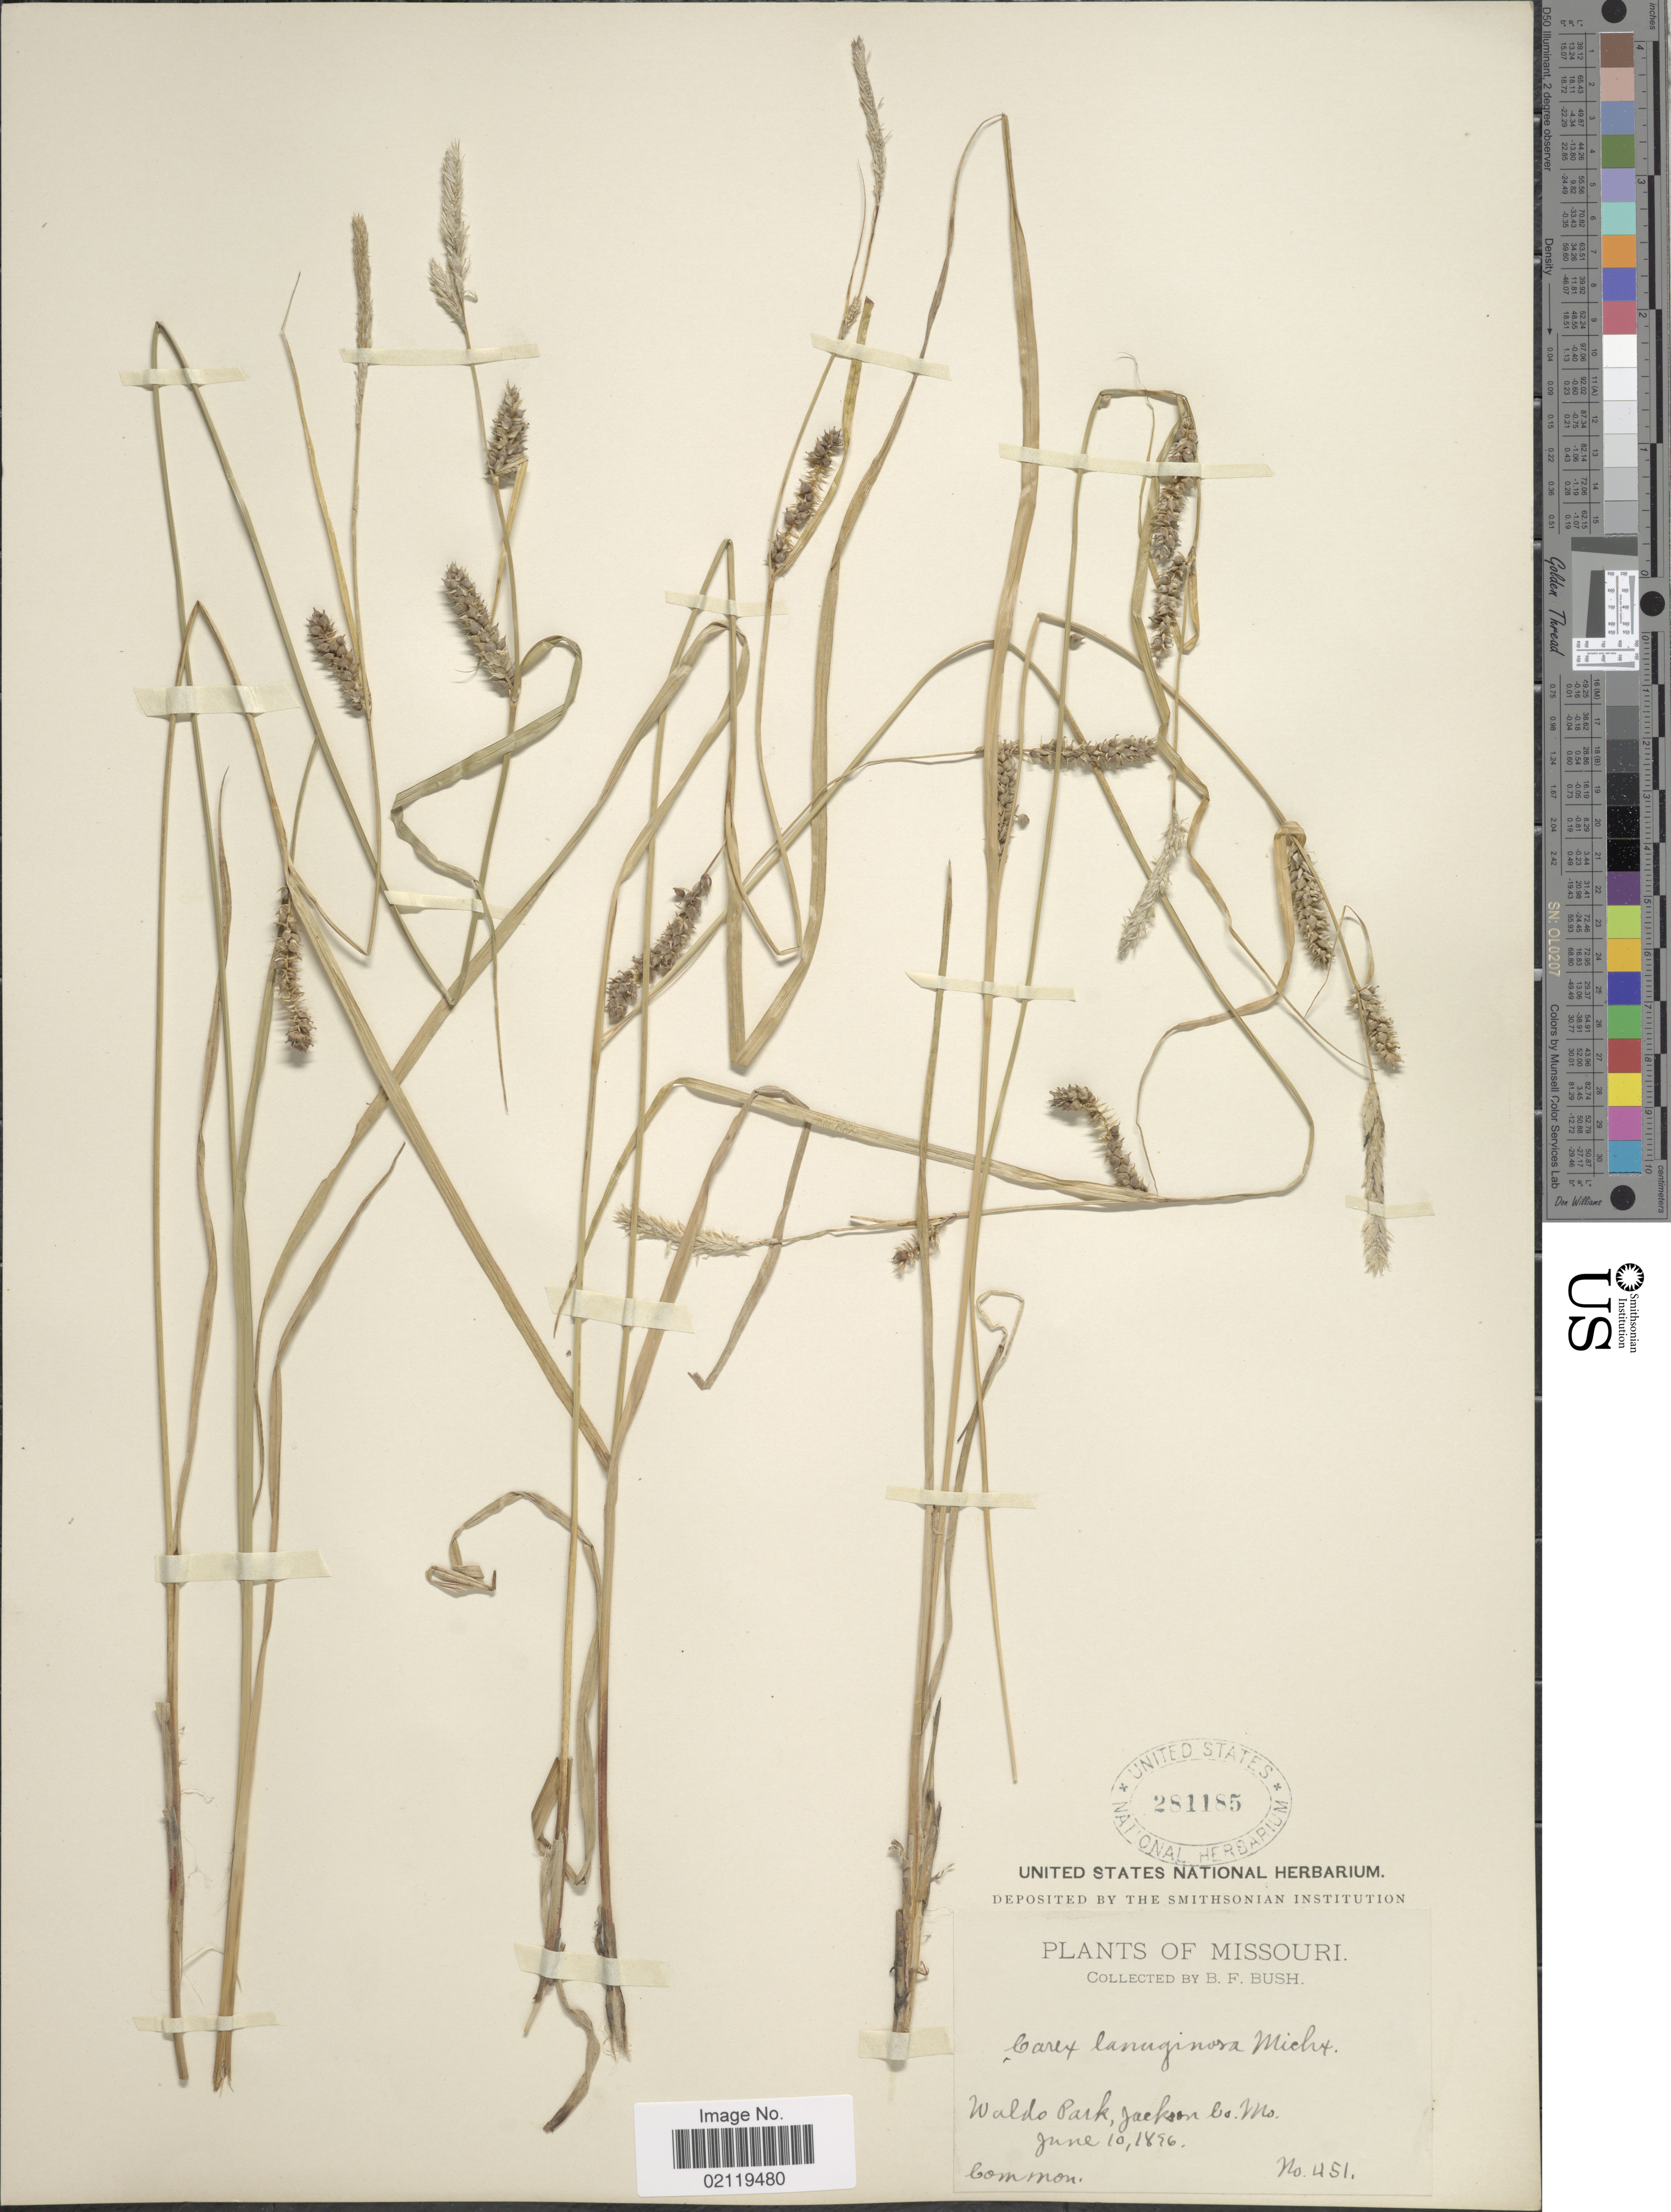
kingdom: Plantae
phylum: Tracheophyta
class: Liliopsida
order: Poales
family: Cyperaceae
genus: Carex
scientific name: Carex pellita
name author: Muhl. ex Willd.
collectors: B. F. Bush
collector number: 451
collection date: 1896-06-10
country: United States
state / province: Missouri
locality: Waldo Park, Jackson Co., Mo.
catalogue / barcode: US 281185